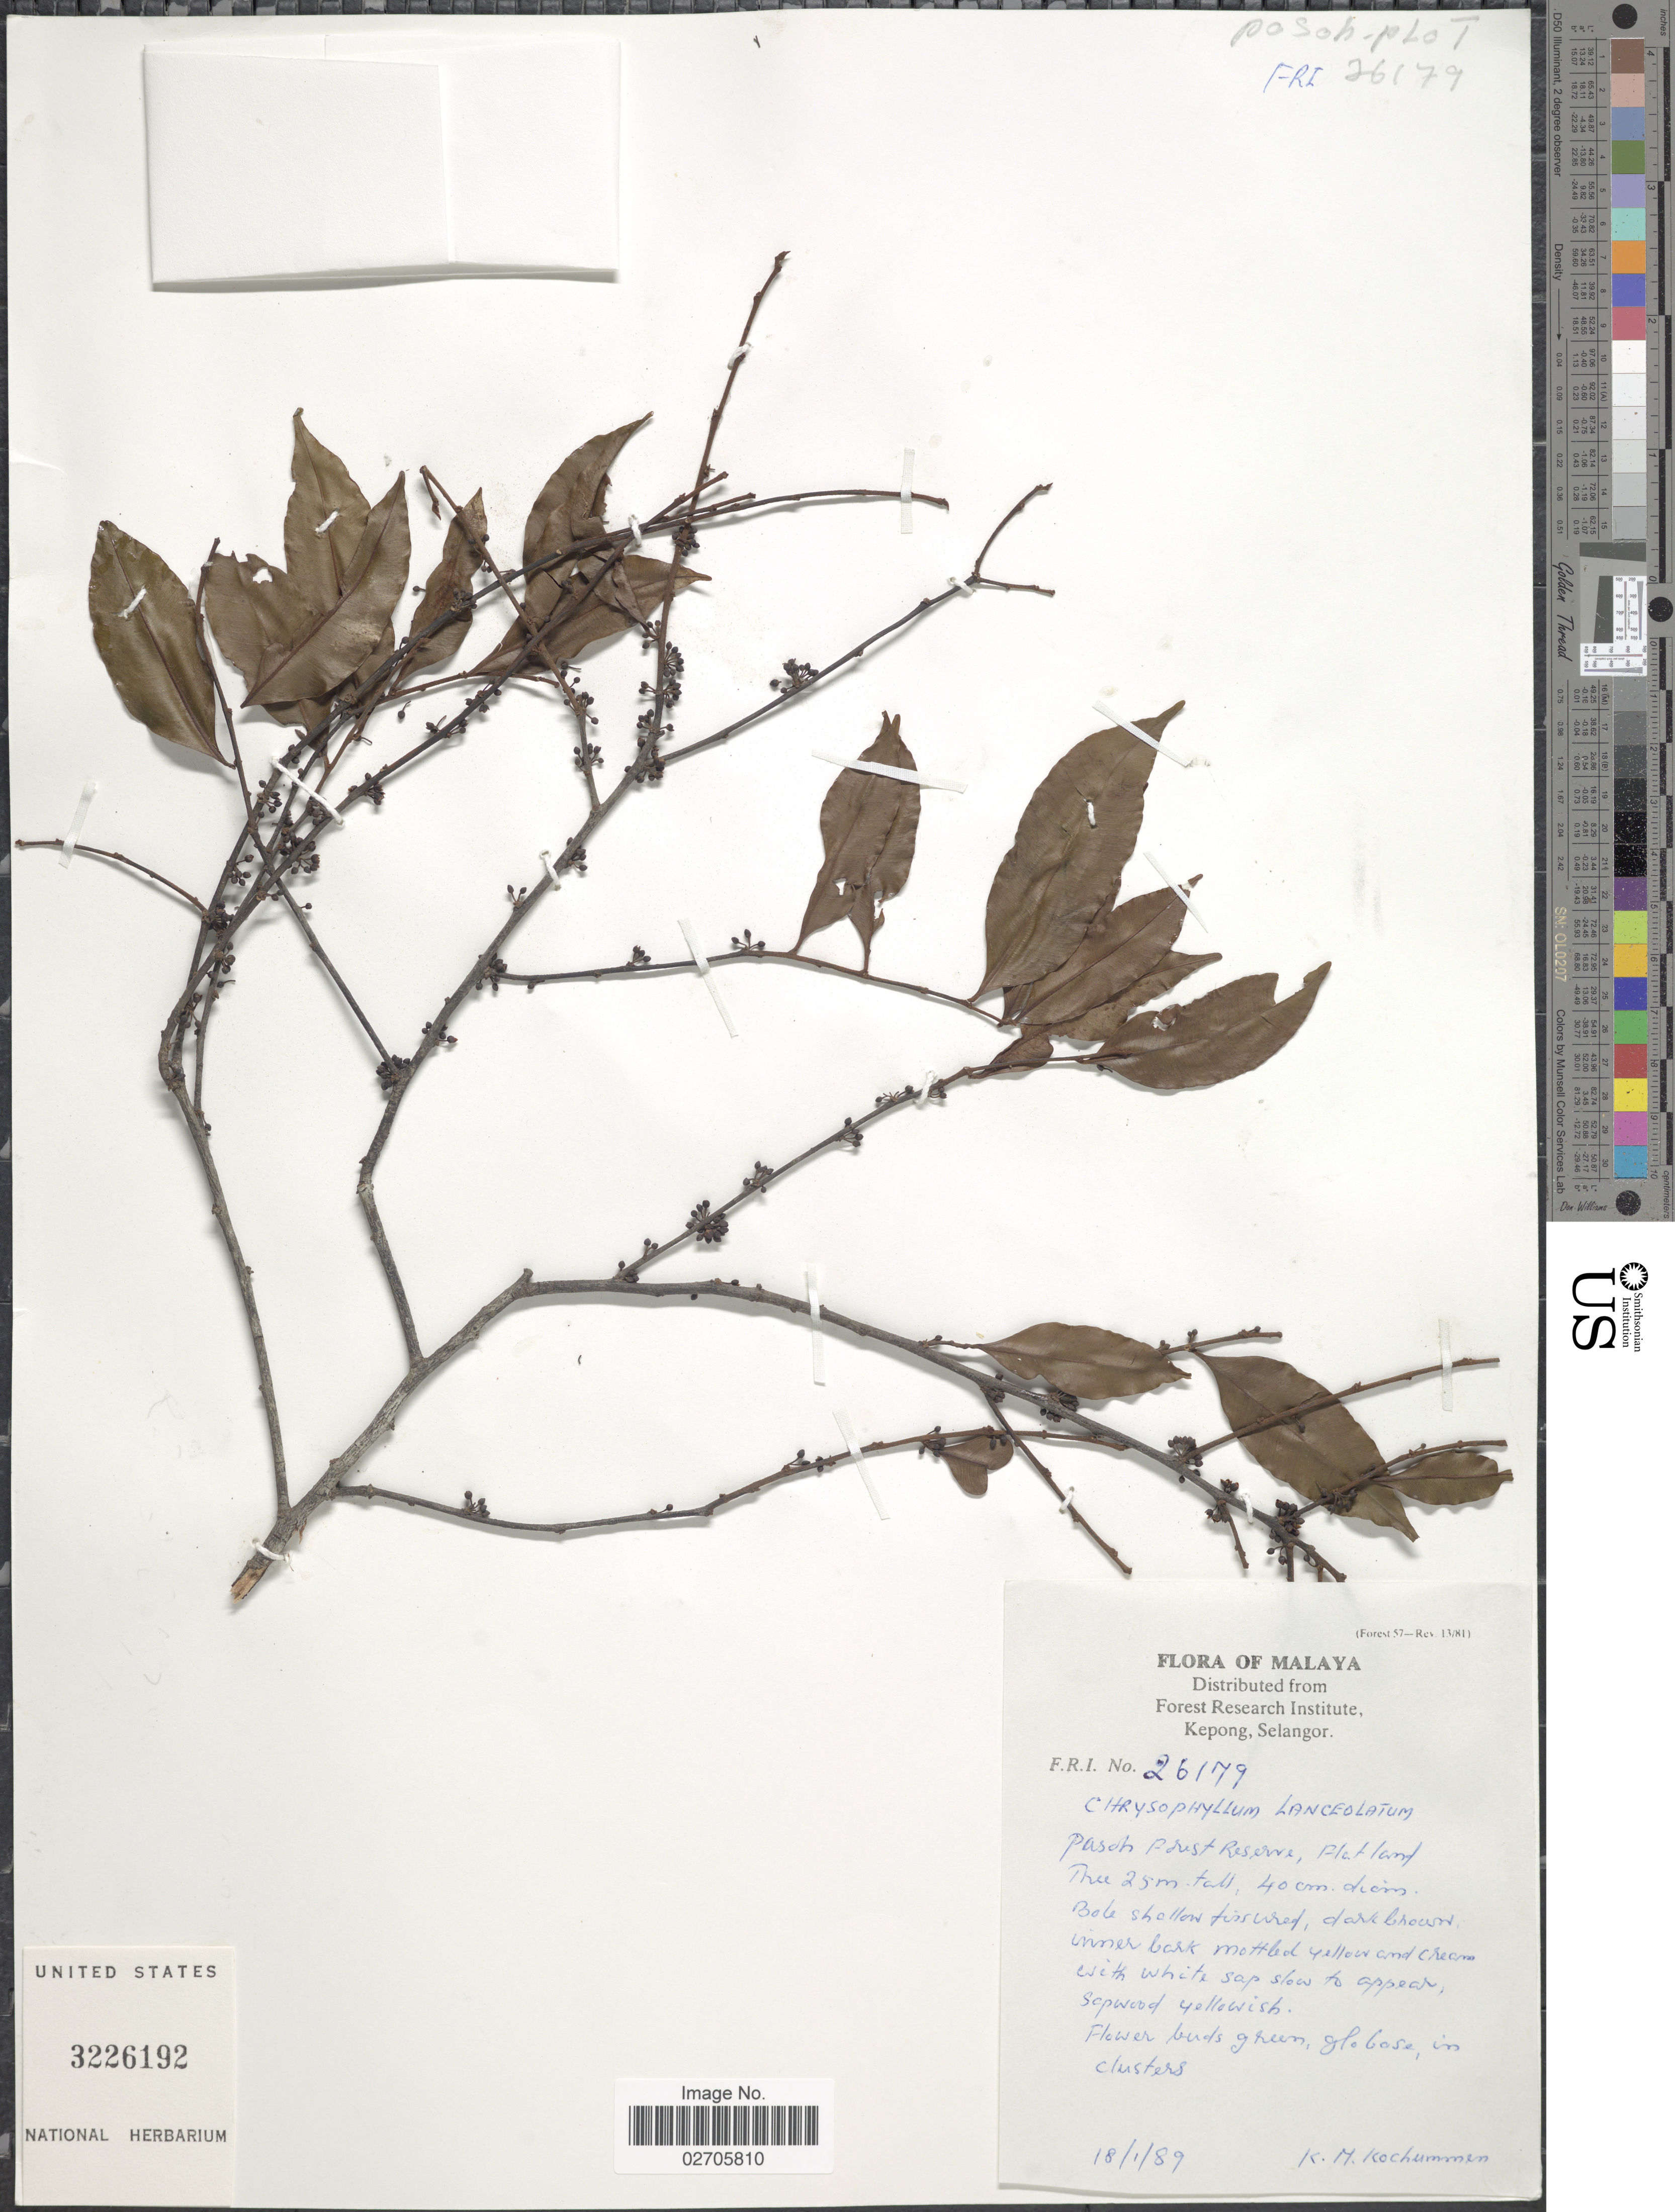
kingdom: Plantae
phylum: Tracheophyta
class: Magnoliopsida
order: Ericales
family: Sapotaceae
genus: Chrysophyllum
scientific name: Chrysophyllum lanceolatum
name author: (Blume) A. DC.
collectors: K. Kochummen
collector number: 26179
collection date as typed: Transcribed d/m/y: 18/1/89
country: Malaysia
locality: Malaya, Pasoh Forest Reserve, Flat land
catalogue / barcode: US 3226192